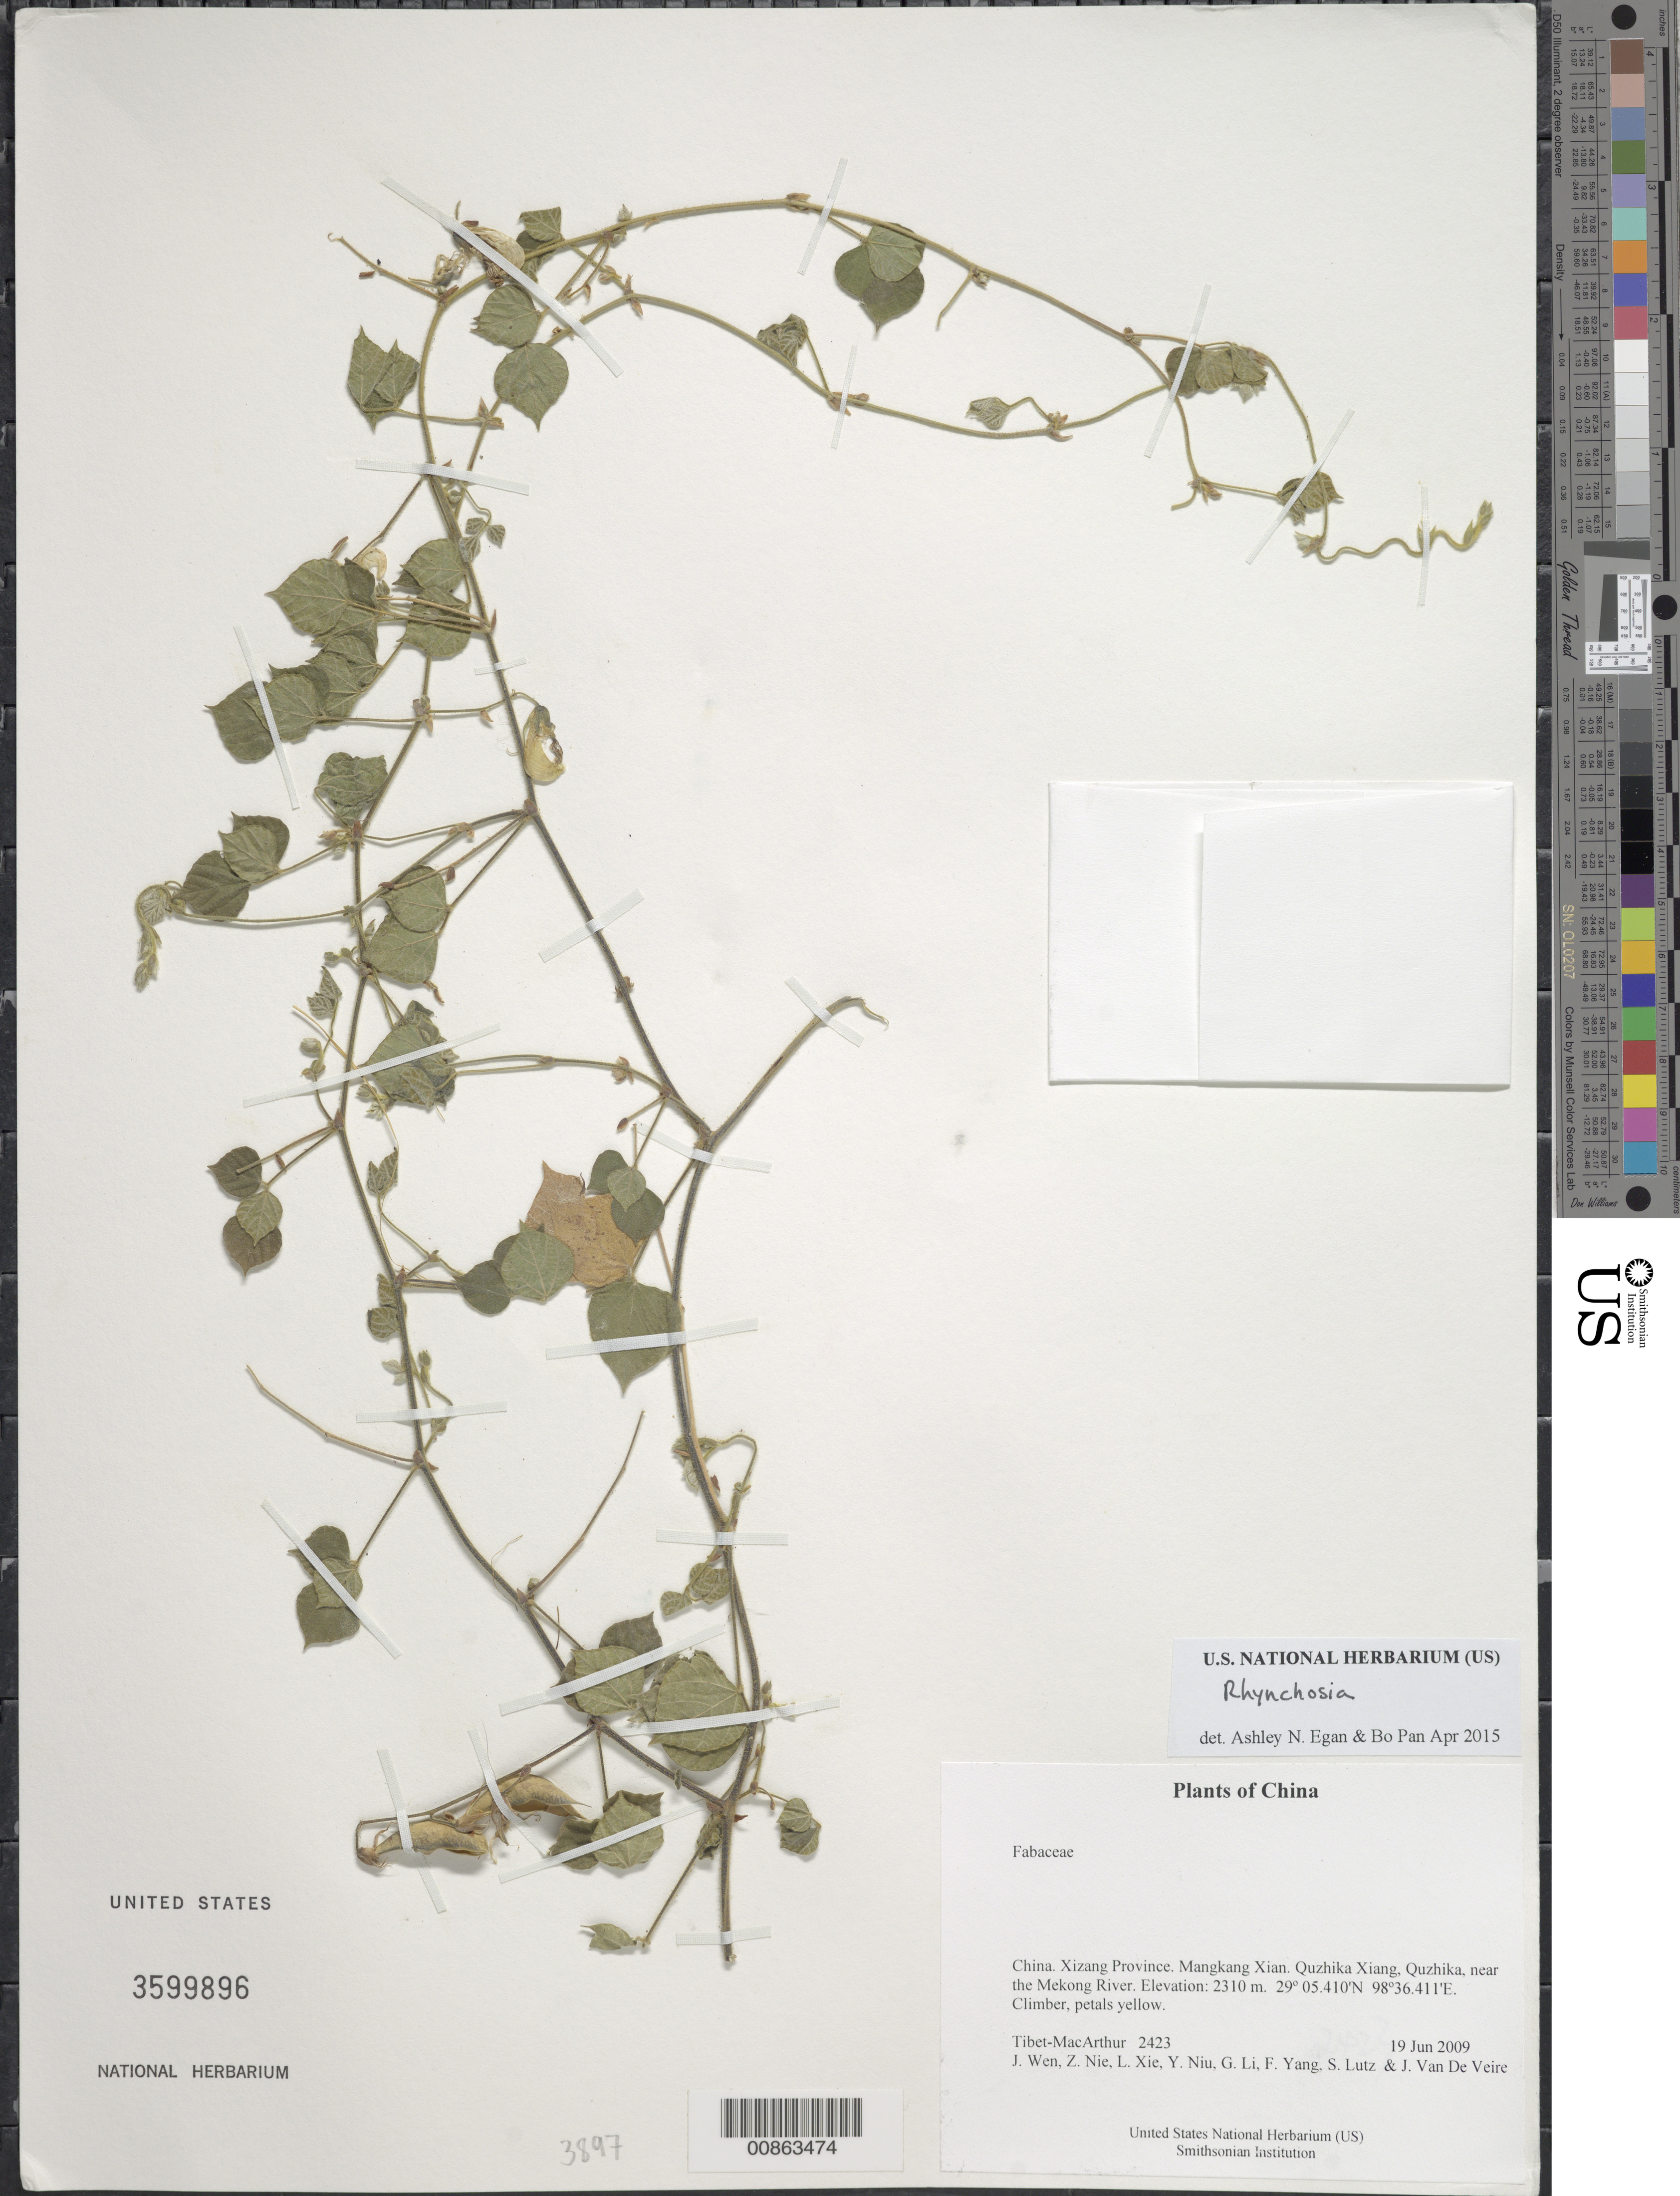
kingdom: Plantae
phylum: Tracheophyta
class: Magnoliopsida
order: Fabales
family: Fabaceae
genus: Rhynchosia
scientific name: Rhynchosia sp.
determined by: Egan, Ashley N.; Pan, B.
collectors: Tibet-MacArthur, J. Wen, Z. Nie, L. Xie, Y. Niu, G. Li, F. Yang, S. Lutz & J. Van De Veire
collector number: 2423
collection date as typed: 19 Jun 2009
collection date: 2009-06-19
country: China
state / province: Xizang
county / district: Mangkang Xian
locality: Quzhika Xiang, Quzhika, near the Mekong River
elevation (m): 2310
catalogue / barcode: US 3599896